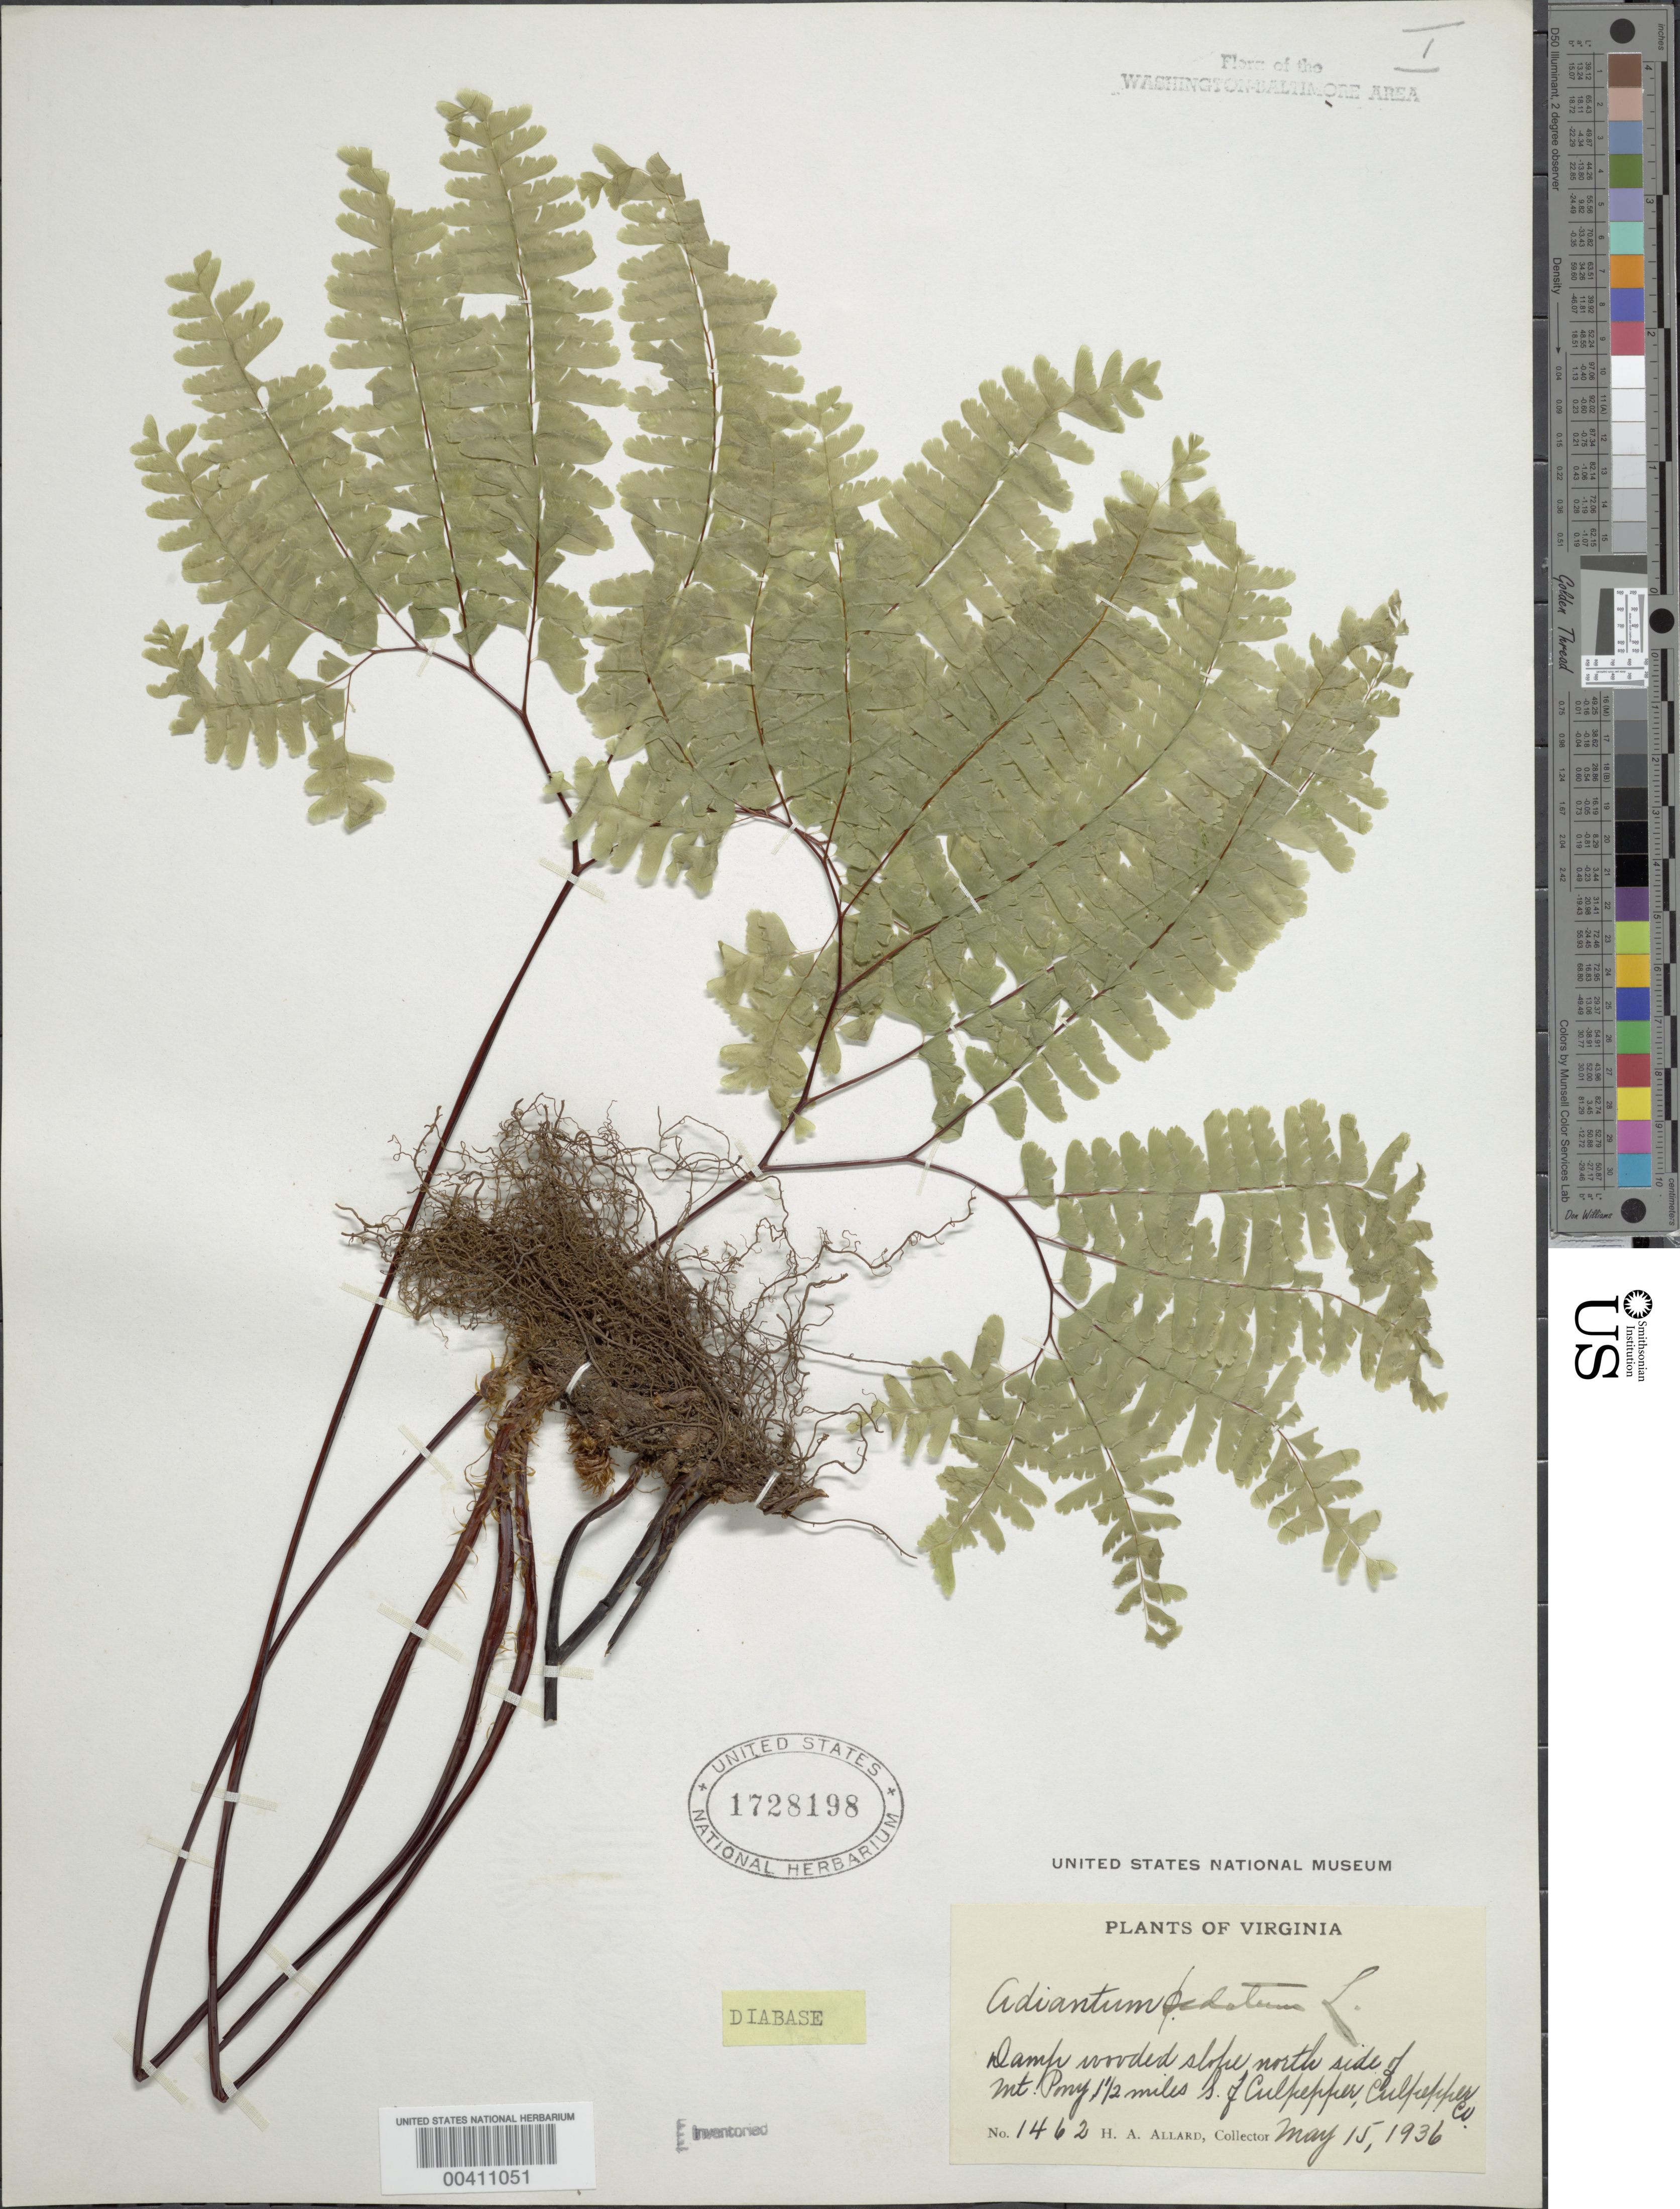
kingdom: Plantae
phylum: Tracheophyta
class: Polypodiopsida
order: Polypodiales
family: Pteridaceae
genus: Adiantum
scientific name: Adiantum pedatum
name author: L.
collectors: H. A. Allard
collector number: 1462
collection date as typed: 15 May 1936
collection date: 1936-05-15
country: United States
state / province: Virginia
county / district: Culpeper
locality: Mount Pony, south of Culpepper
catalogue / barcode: US 1728198